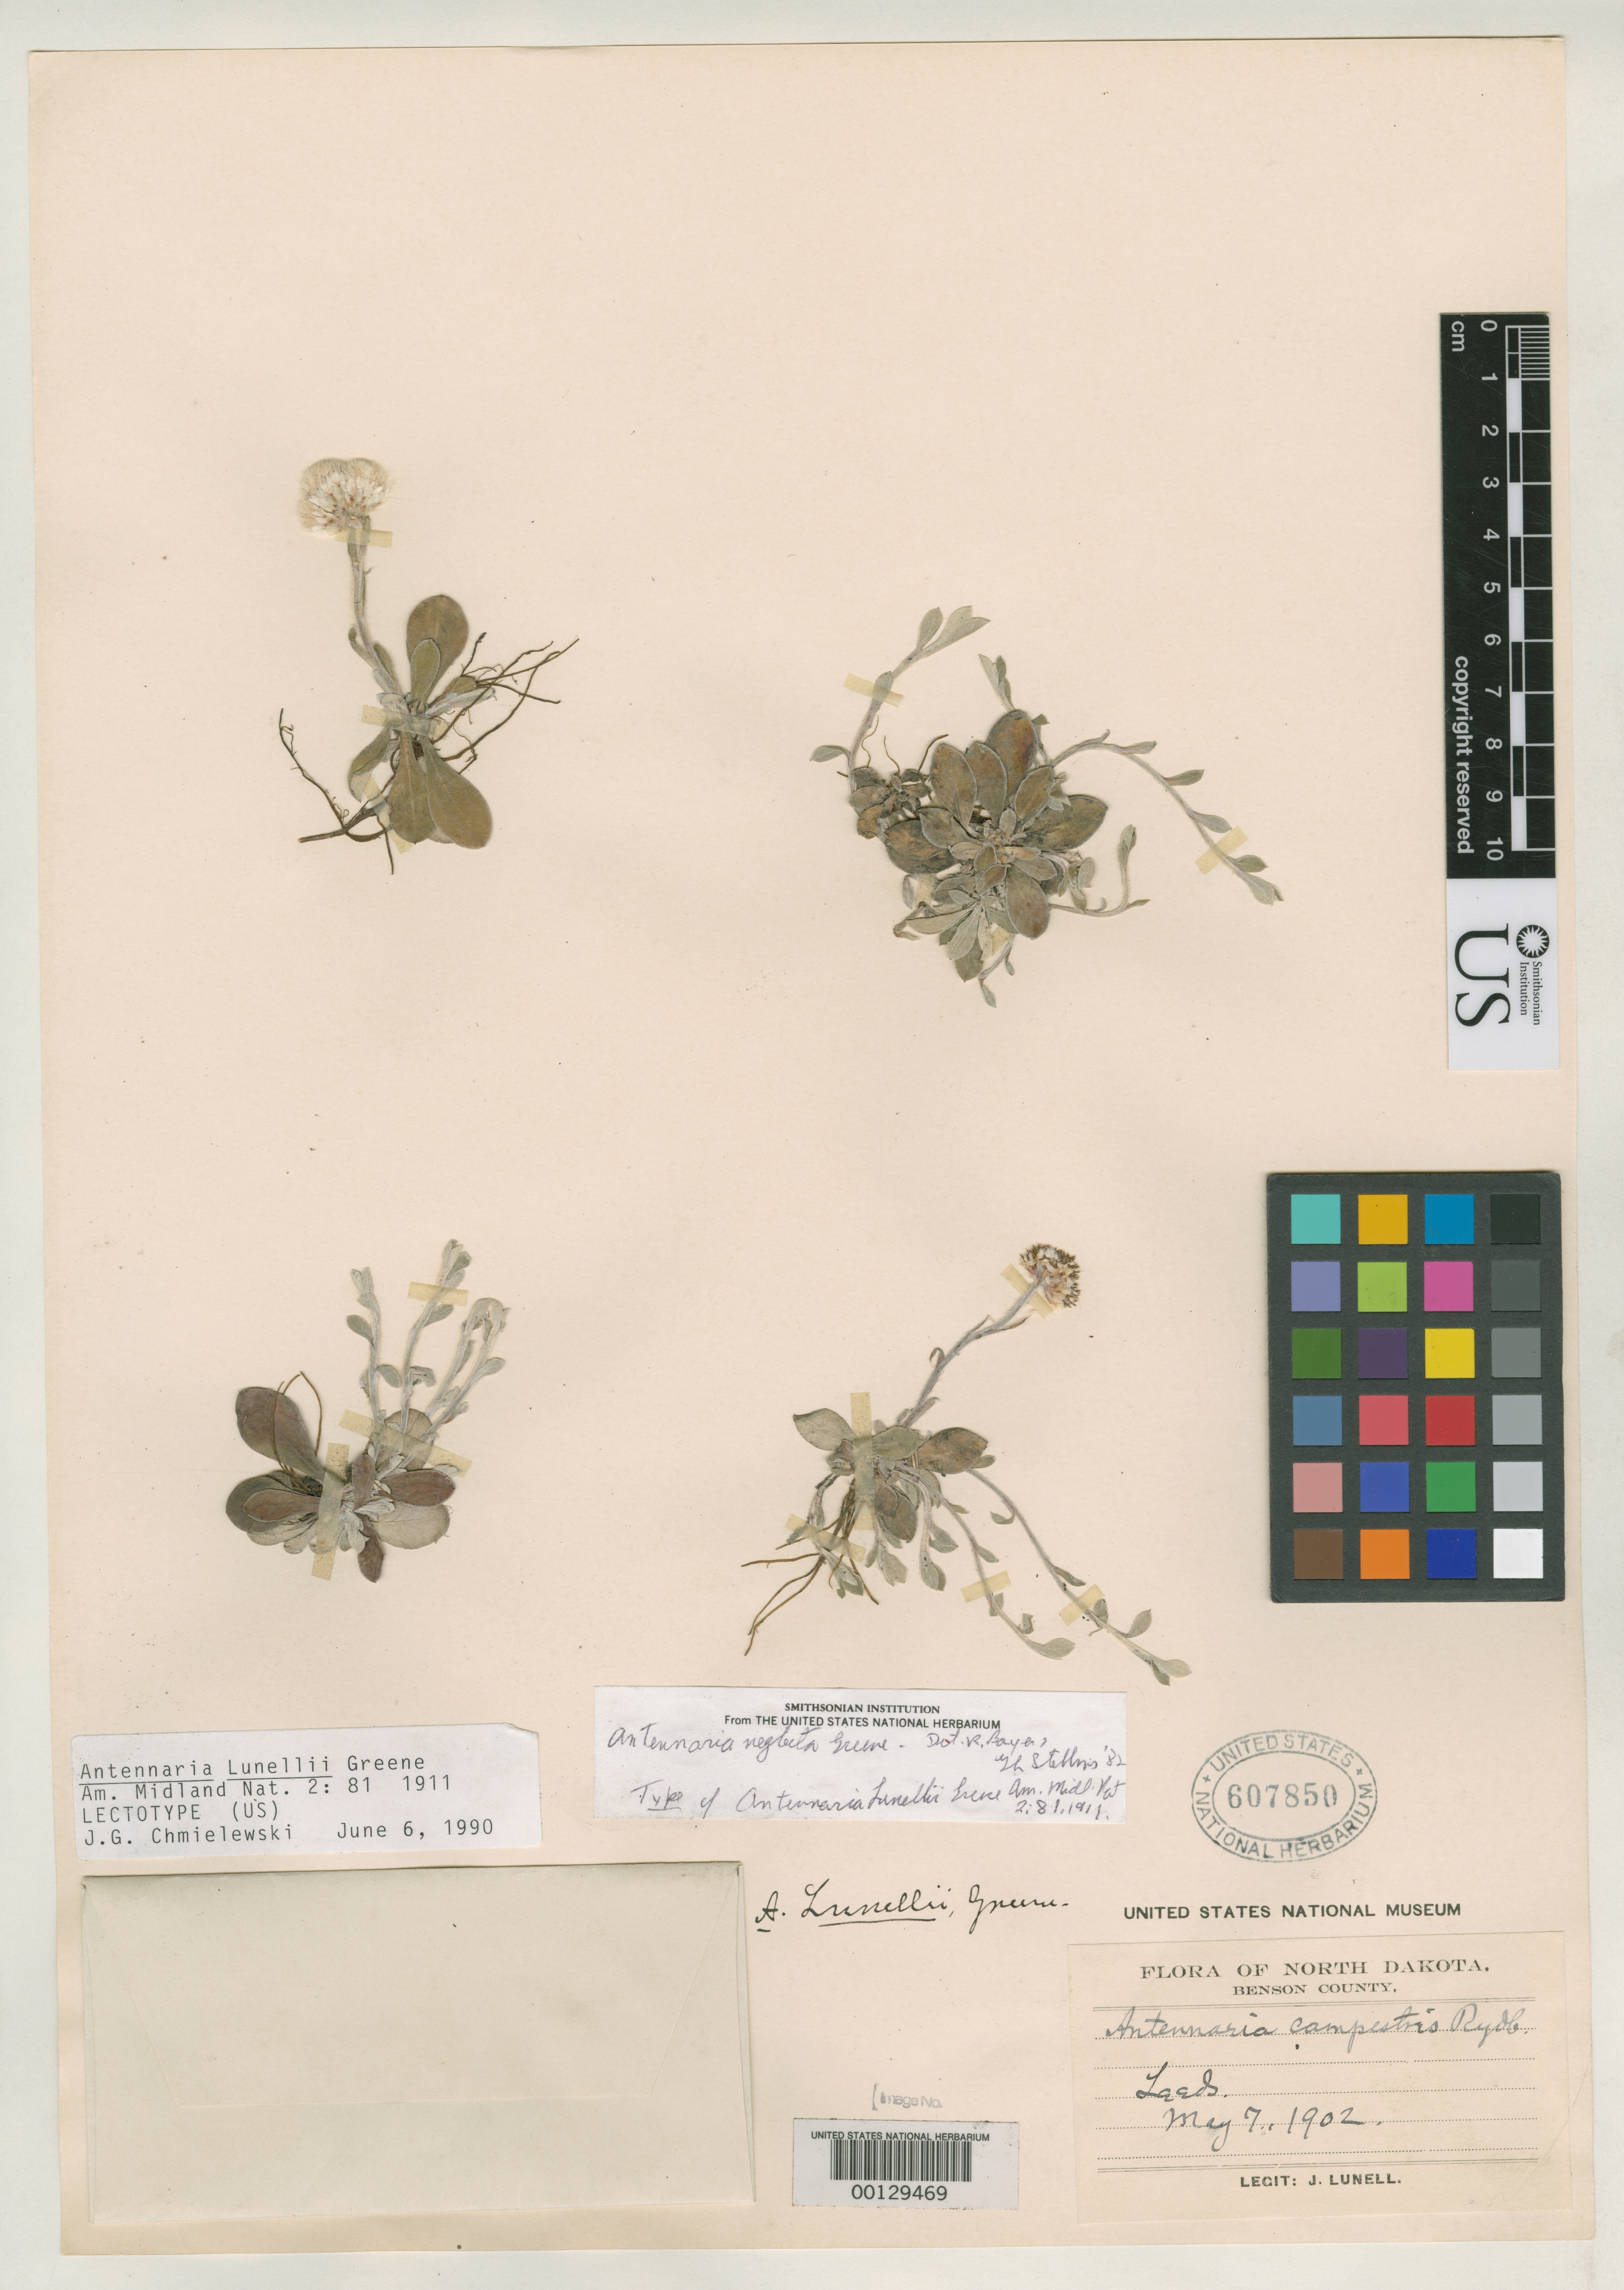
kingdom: Plantae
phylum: Tracheophyta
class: Magnoliopsida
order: Asterales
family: Asteraceae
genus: Antennaria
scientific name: Antennaria lunellii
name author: Greene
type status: Lectotype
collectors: J. Lunell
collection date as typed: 07 May 1902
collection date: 1902-05-07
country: United States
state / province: North Dakota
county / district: Benson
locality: Leeds.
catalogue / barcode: US 607850